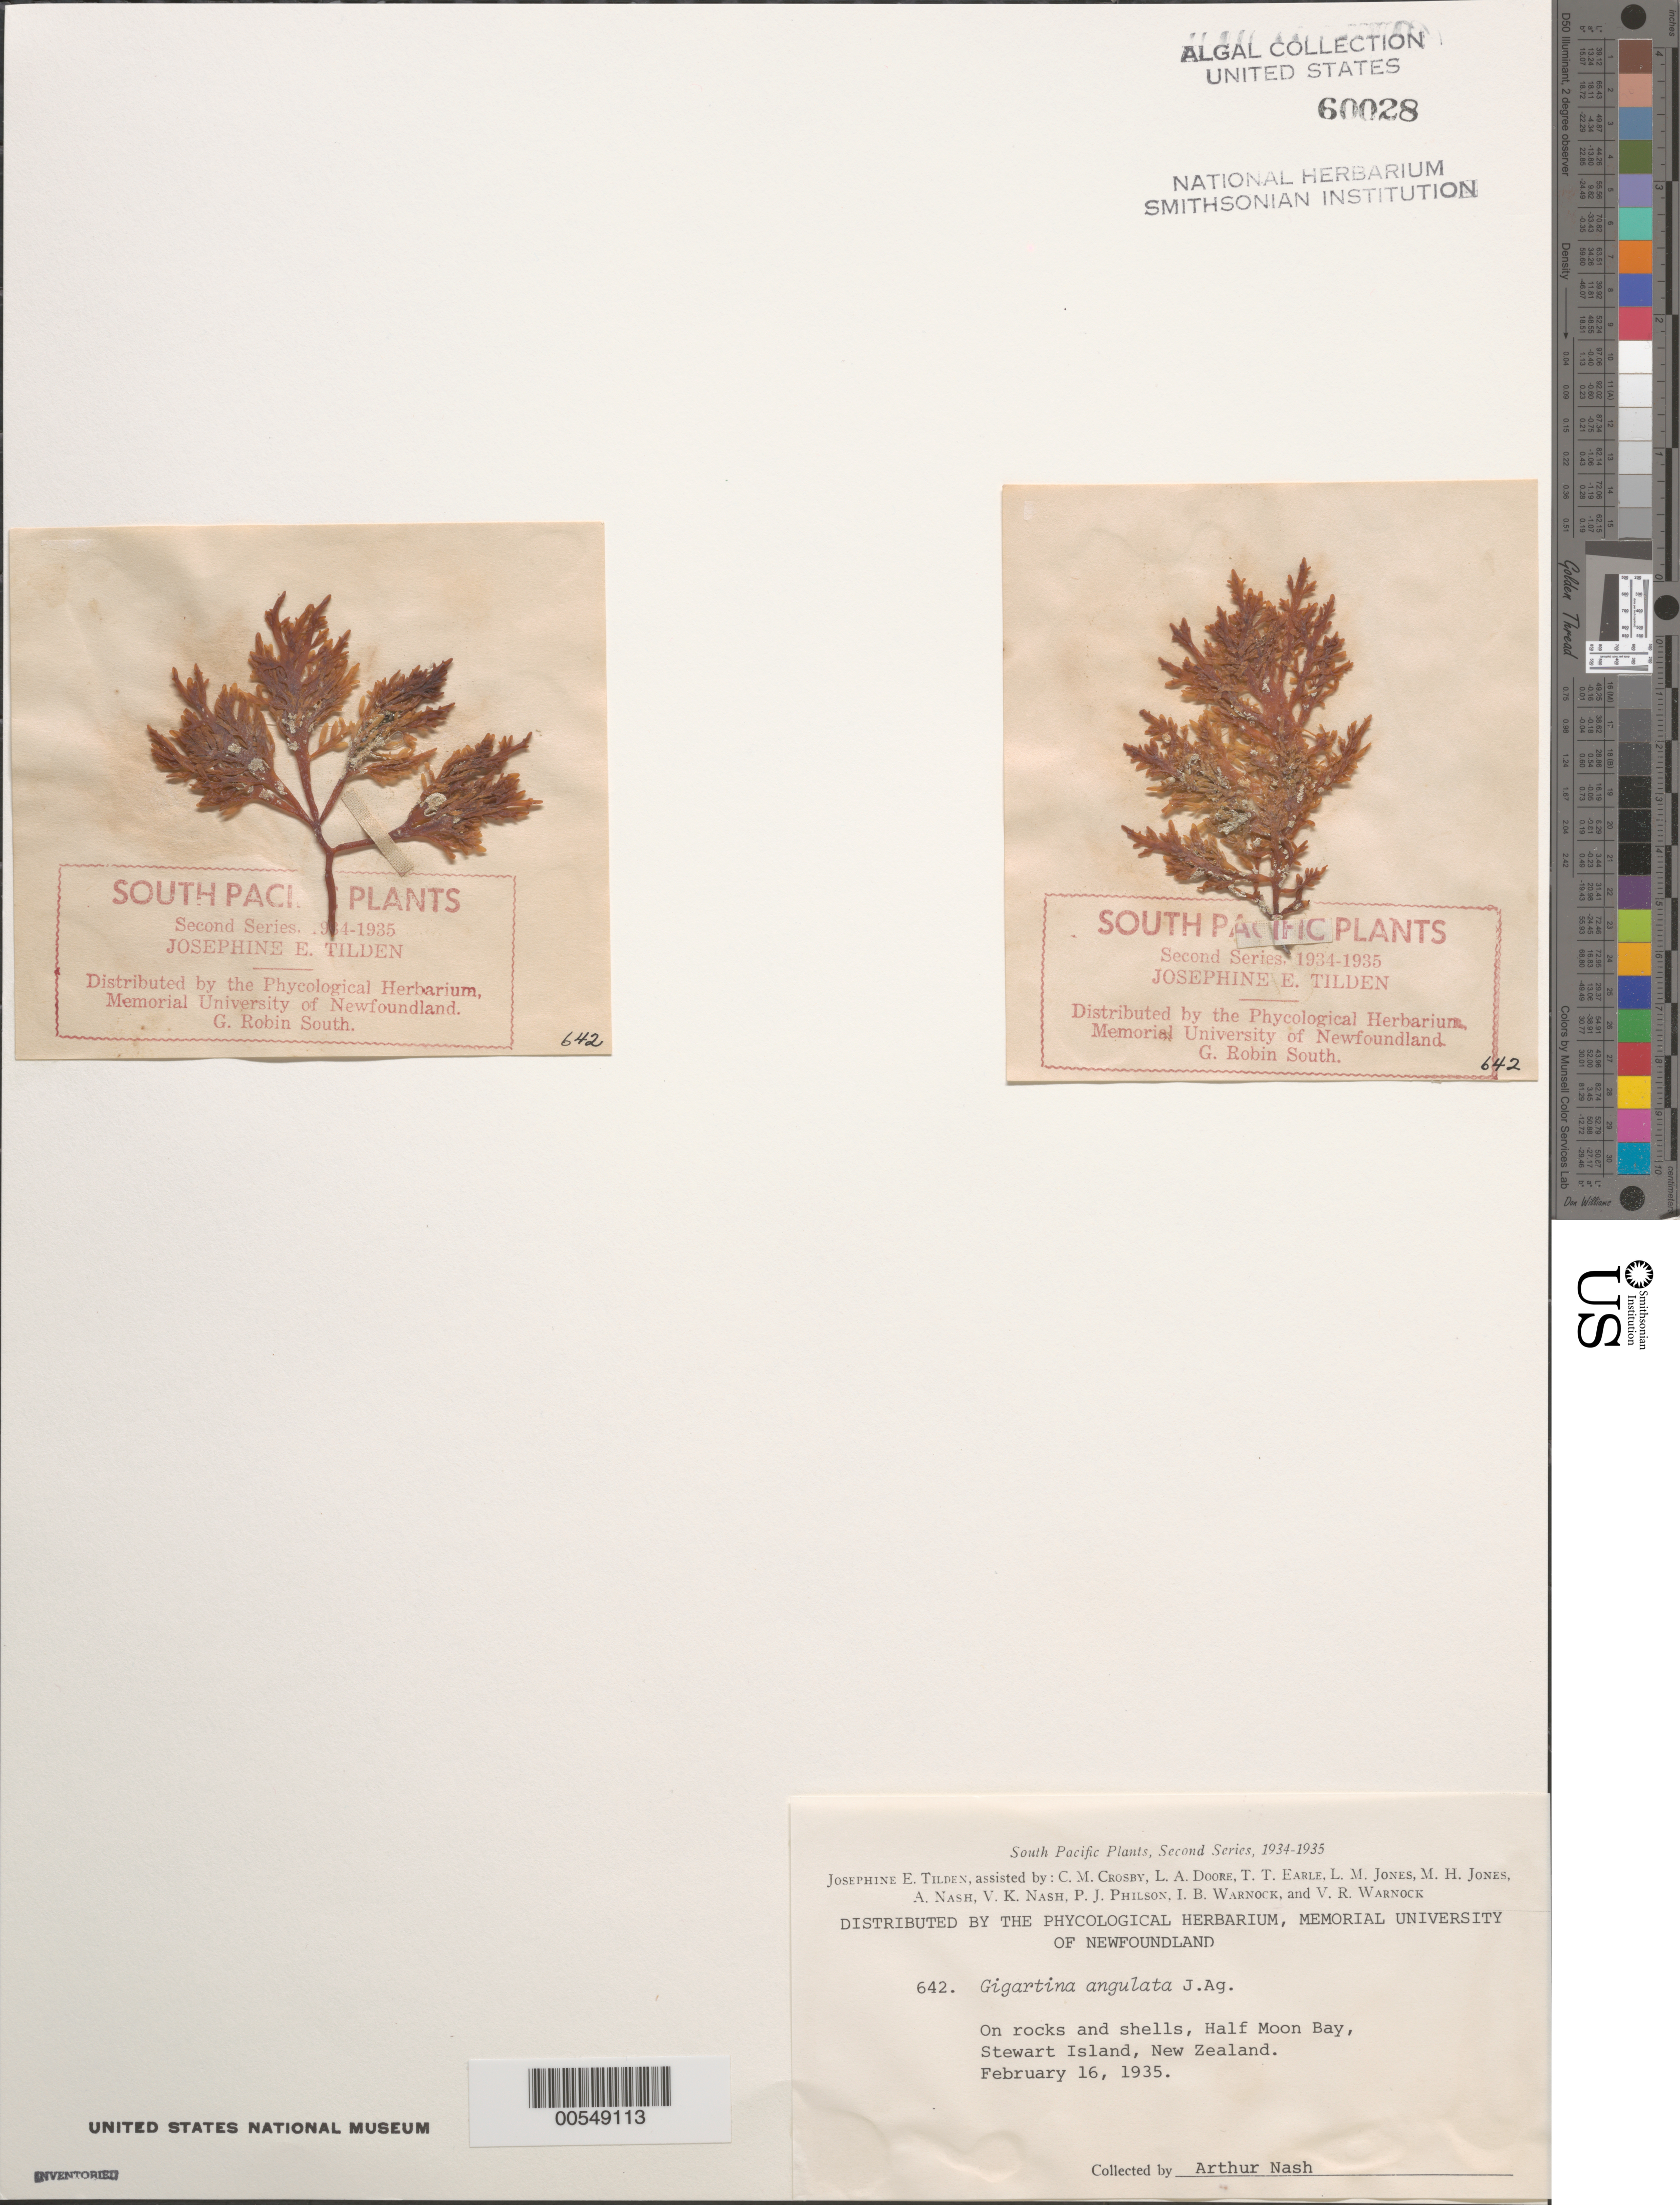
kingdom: Plantae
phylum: Rhodophyta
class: Florideophyceae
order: Gigartinales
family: Gigartinaceae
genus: Gigartina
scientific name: Gigartina angulata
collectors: A. Nash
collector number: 642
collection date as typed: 16 Feb 1935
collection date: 1935-02-16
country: New Zealand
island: Stewart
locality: Half moon bay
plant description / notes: Tilden, South Pacific Plants, Second Series, 1934-1935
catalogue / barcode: US 60028